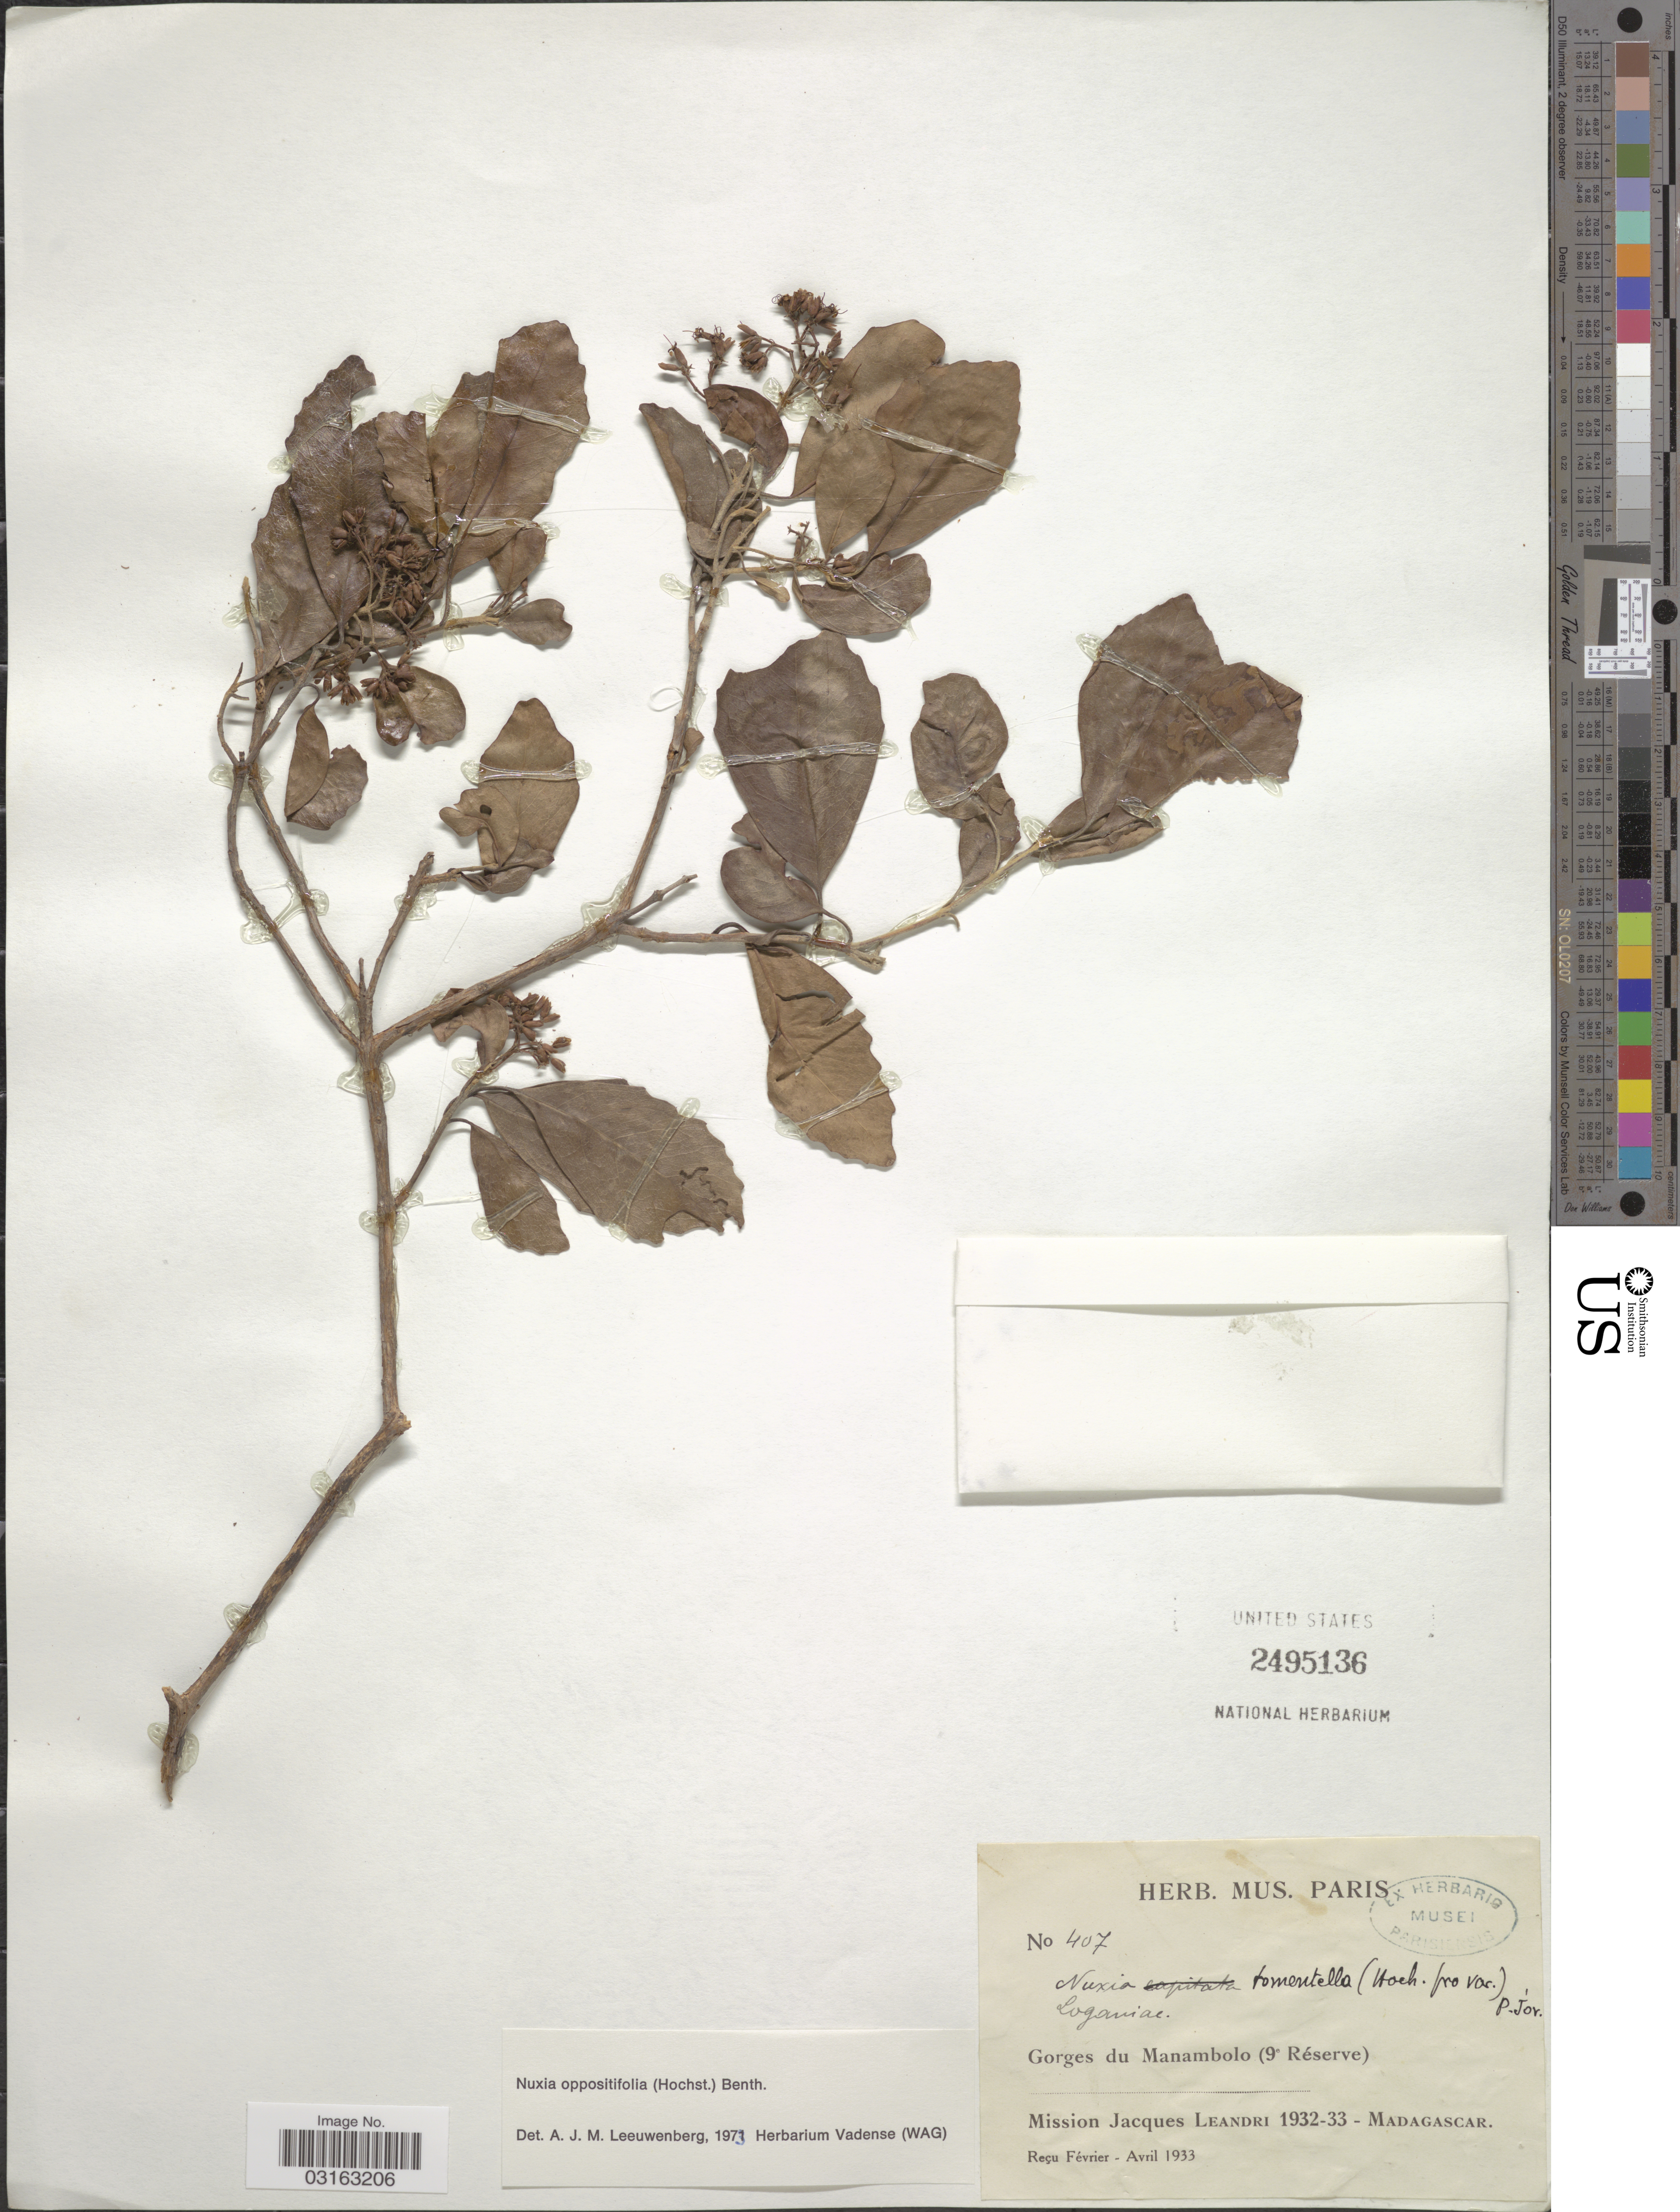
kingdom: Plantae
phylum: Tracheophyta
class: Magnoliopsida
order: Lamiales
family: Stilbaceae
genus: Nuxia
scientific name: Nuxia oppositifolia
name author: (Hochst.) Benth.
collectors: J. Leandri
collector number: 407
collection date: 1932/1933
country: Madagascar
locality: Gorges du Manambolo (9e Réserve).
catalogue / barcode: US 2495136